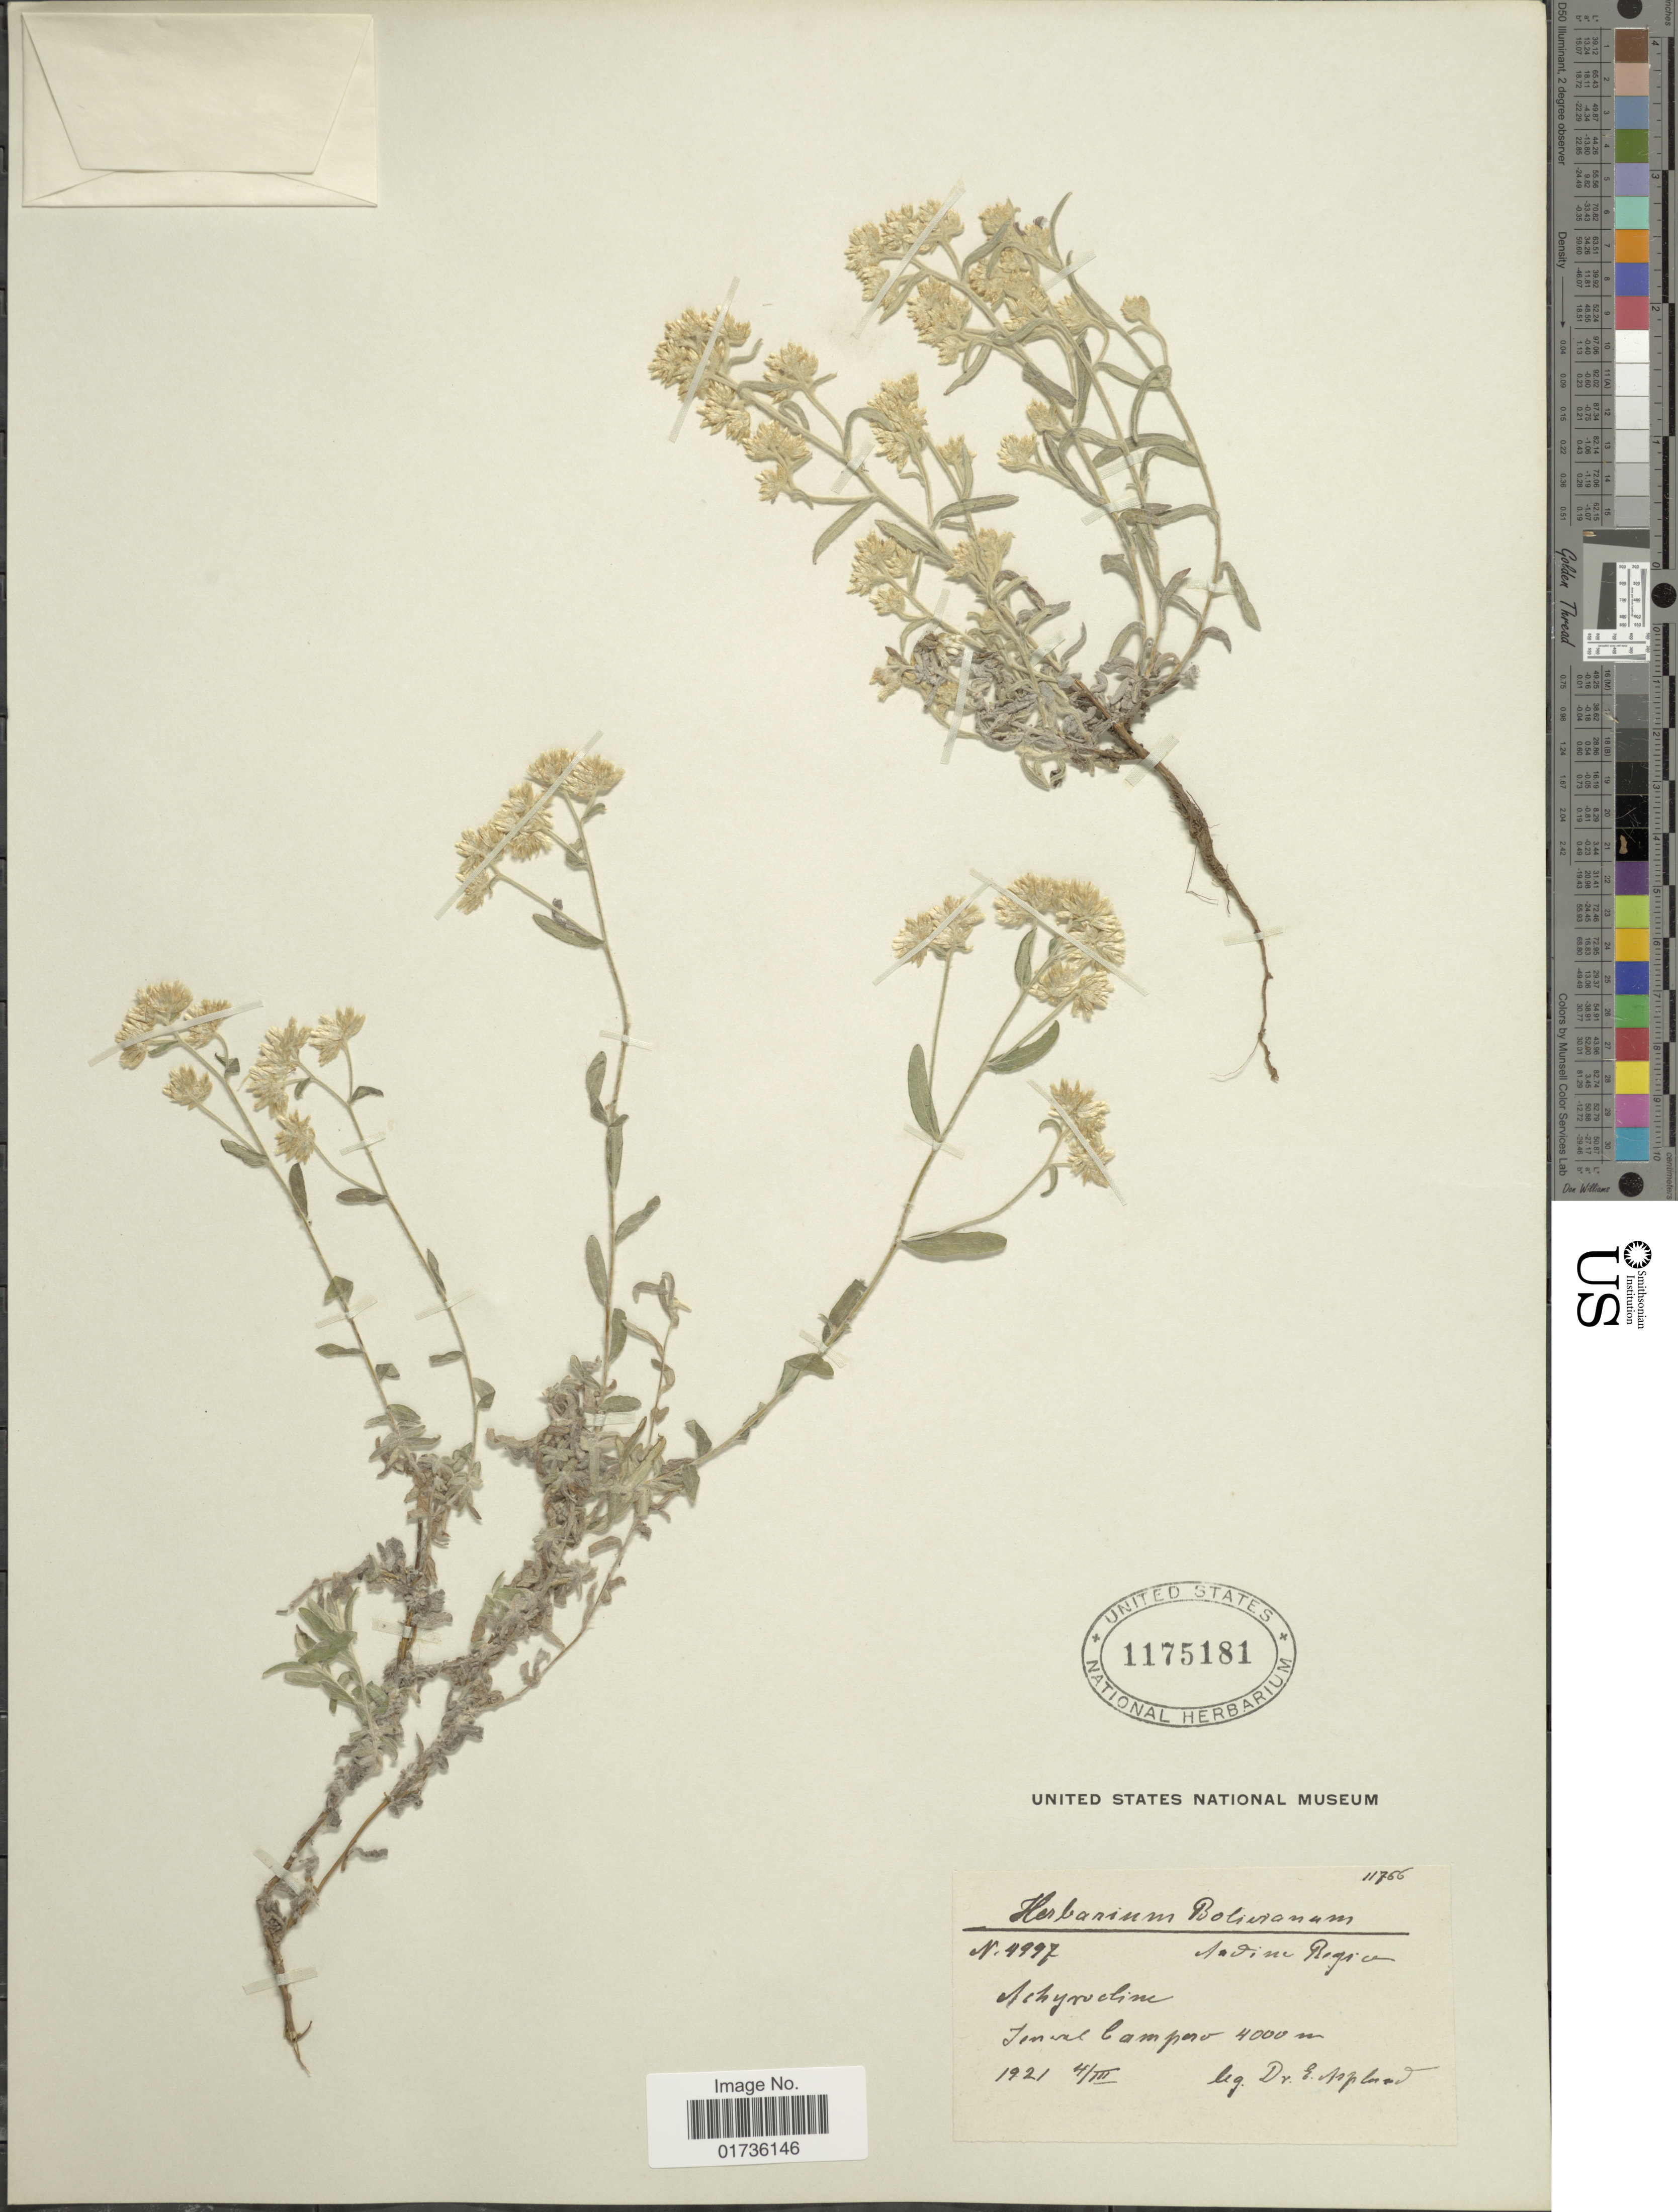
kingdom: Plantae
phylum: Tracheophyta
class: Magnoliopsida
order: Asterales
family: Asteraceae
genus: Achyrocline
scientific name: Achyrocline sp.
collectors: E. Asplund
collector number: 4997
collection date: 1921-03-04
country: Bolivia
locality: Teneral Campero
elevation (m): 4000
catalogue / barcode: US 1175181